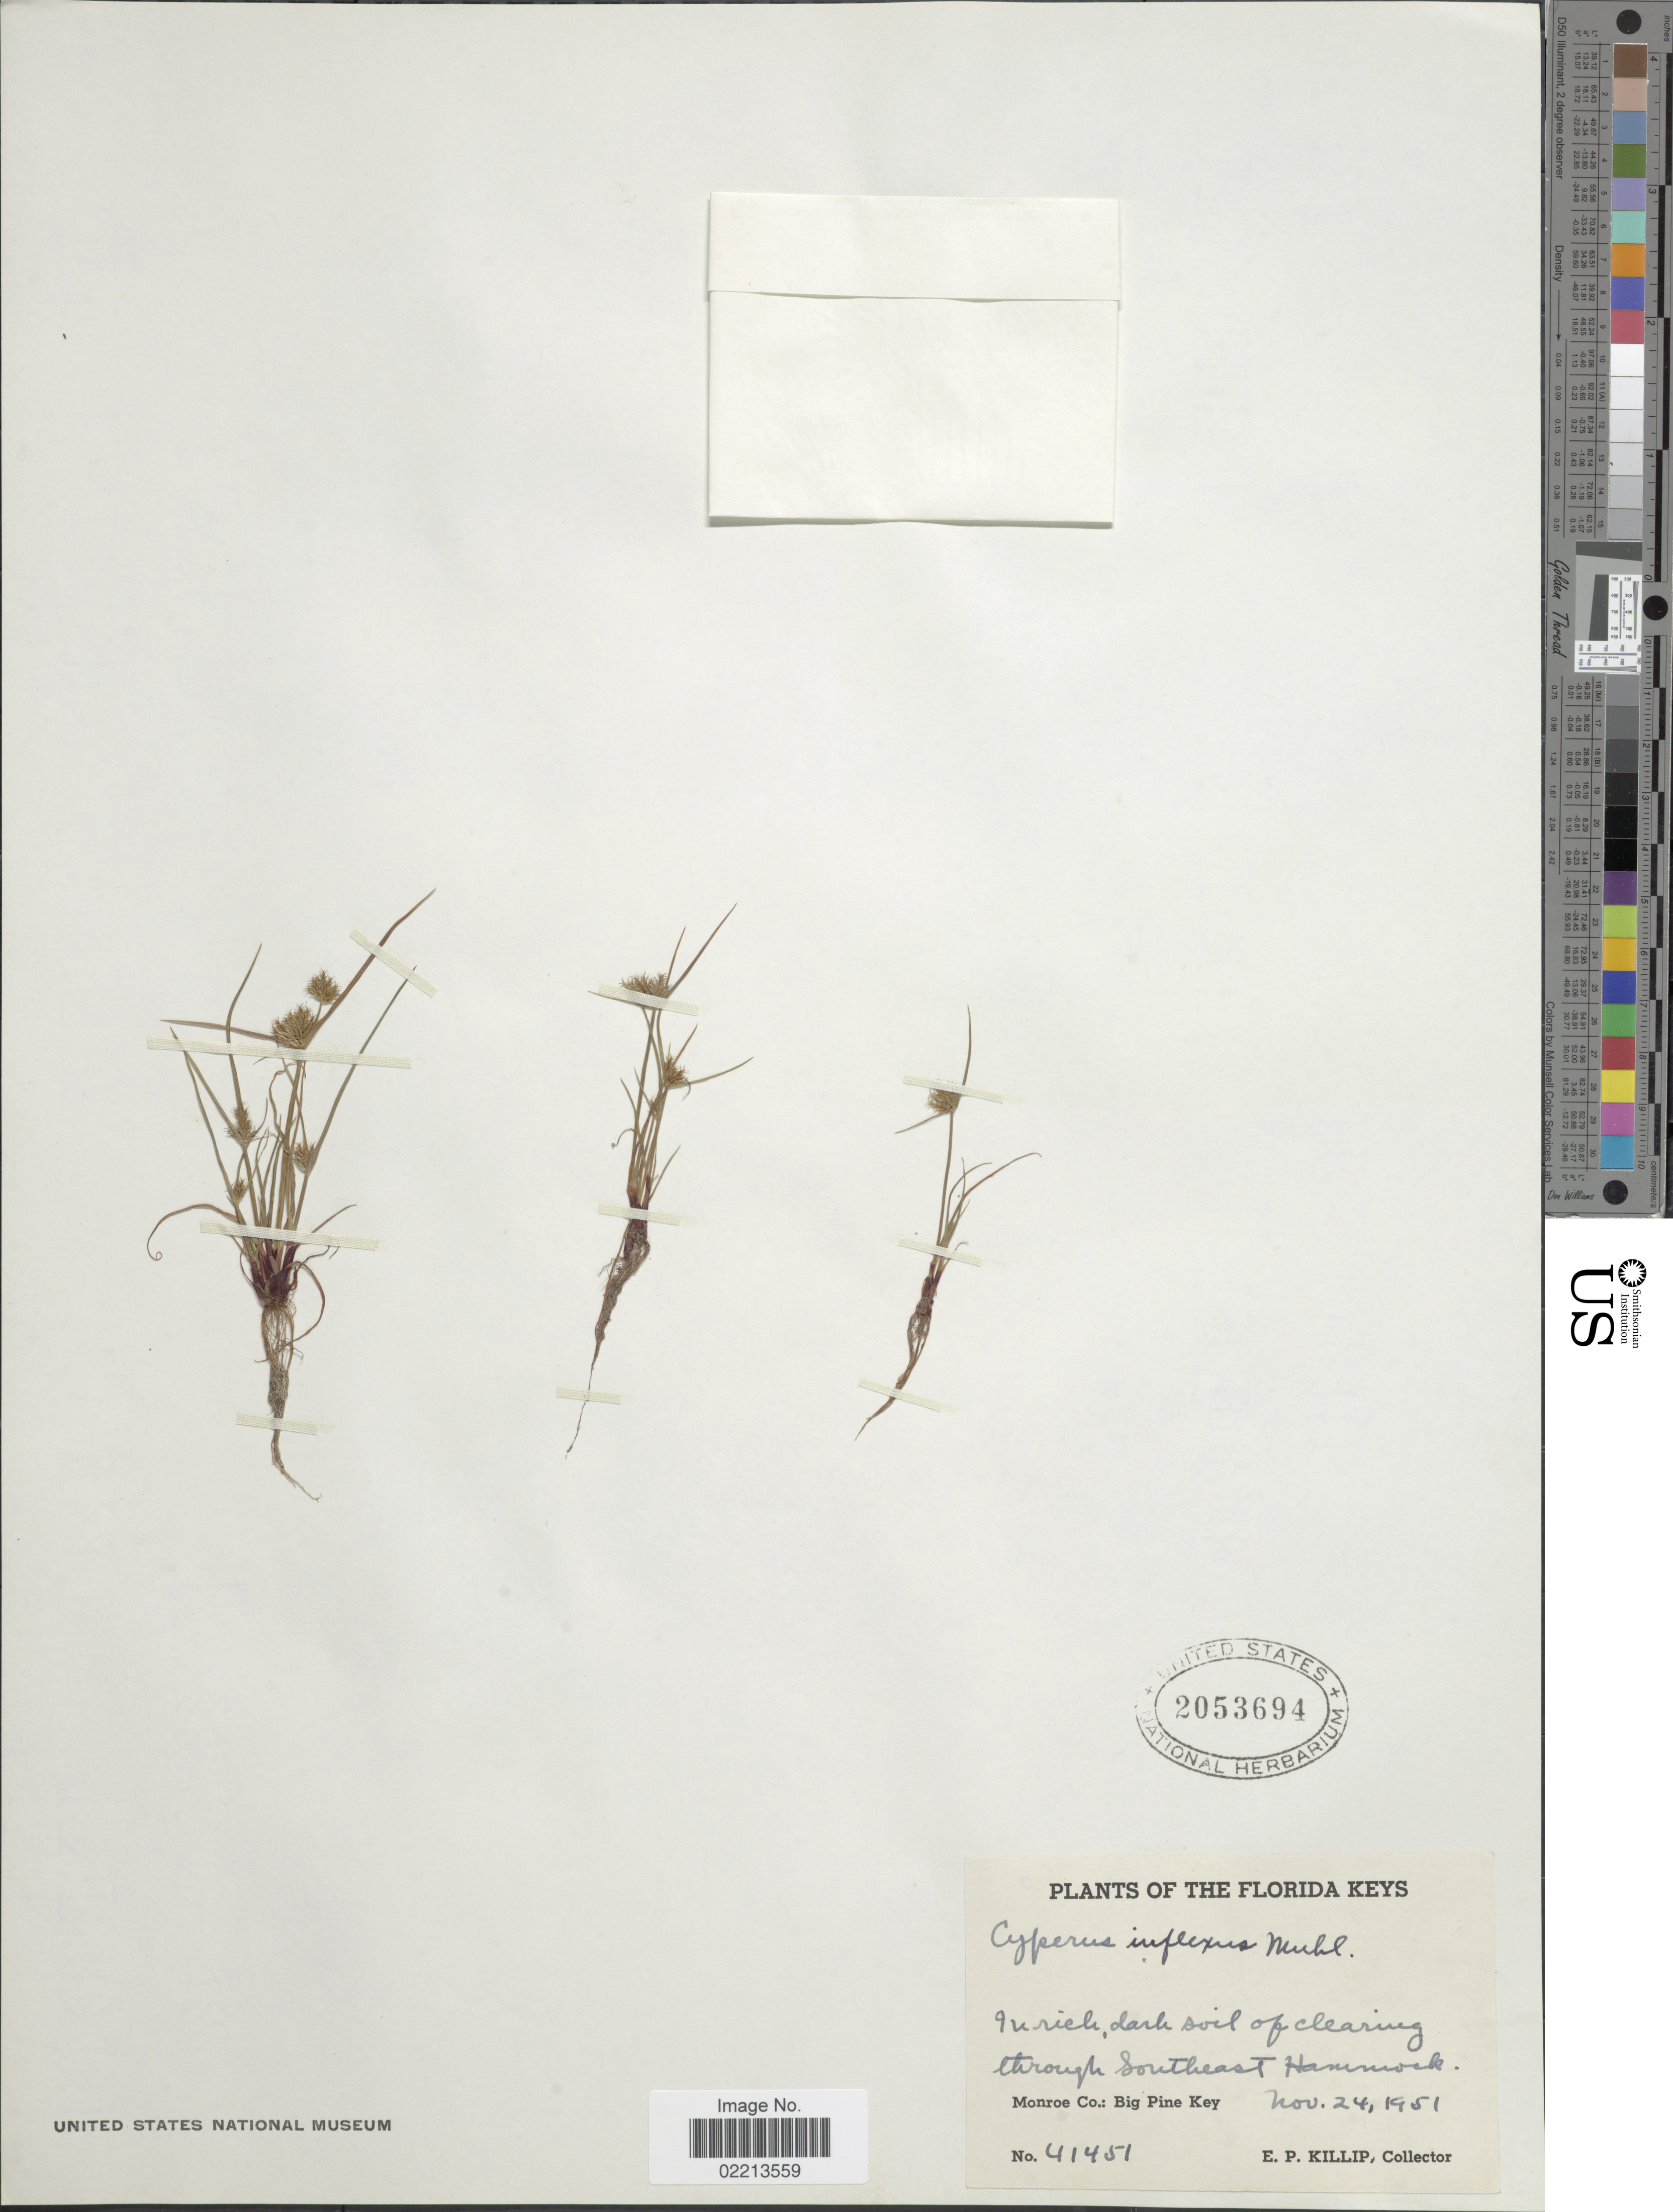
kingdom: Plantae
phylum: Tracheophyta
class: Liliopsida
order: Poales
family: Cyperaceae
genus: Cyperus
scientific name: Cyperus squarrosus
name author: L.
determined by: Strong, Mark T., (BOT), Smithsonian Institution - National Museum of Natural History (UNITED STATES)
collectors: E. P. Killip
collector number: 41451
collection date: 1951-11-24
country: United States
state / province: Florida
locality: The Florida Keys, through southeast Hammock, Monroe Co, Big Pine Key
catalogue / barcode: US 2053694